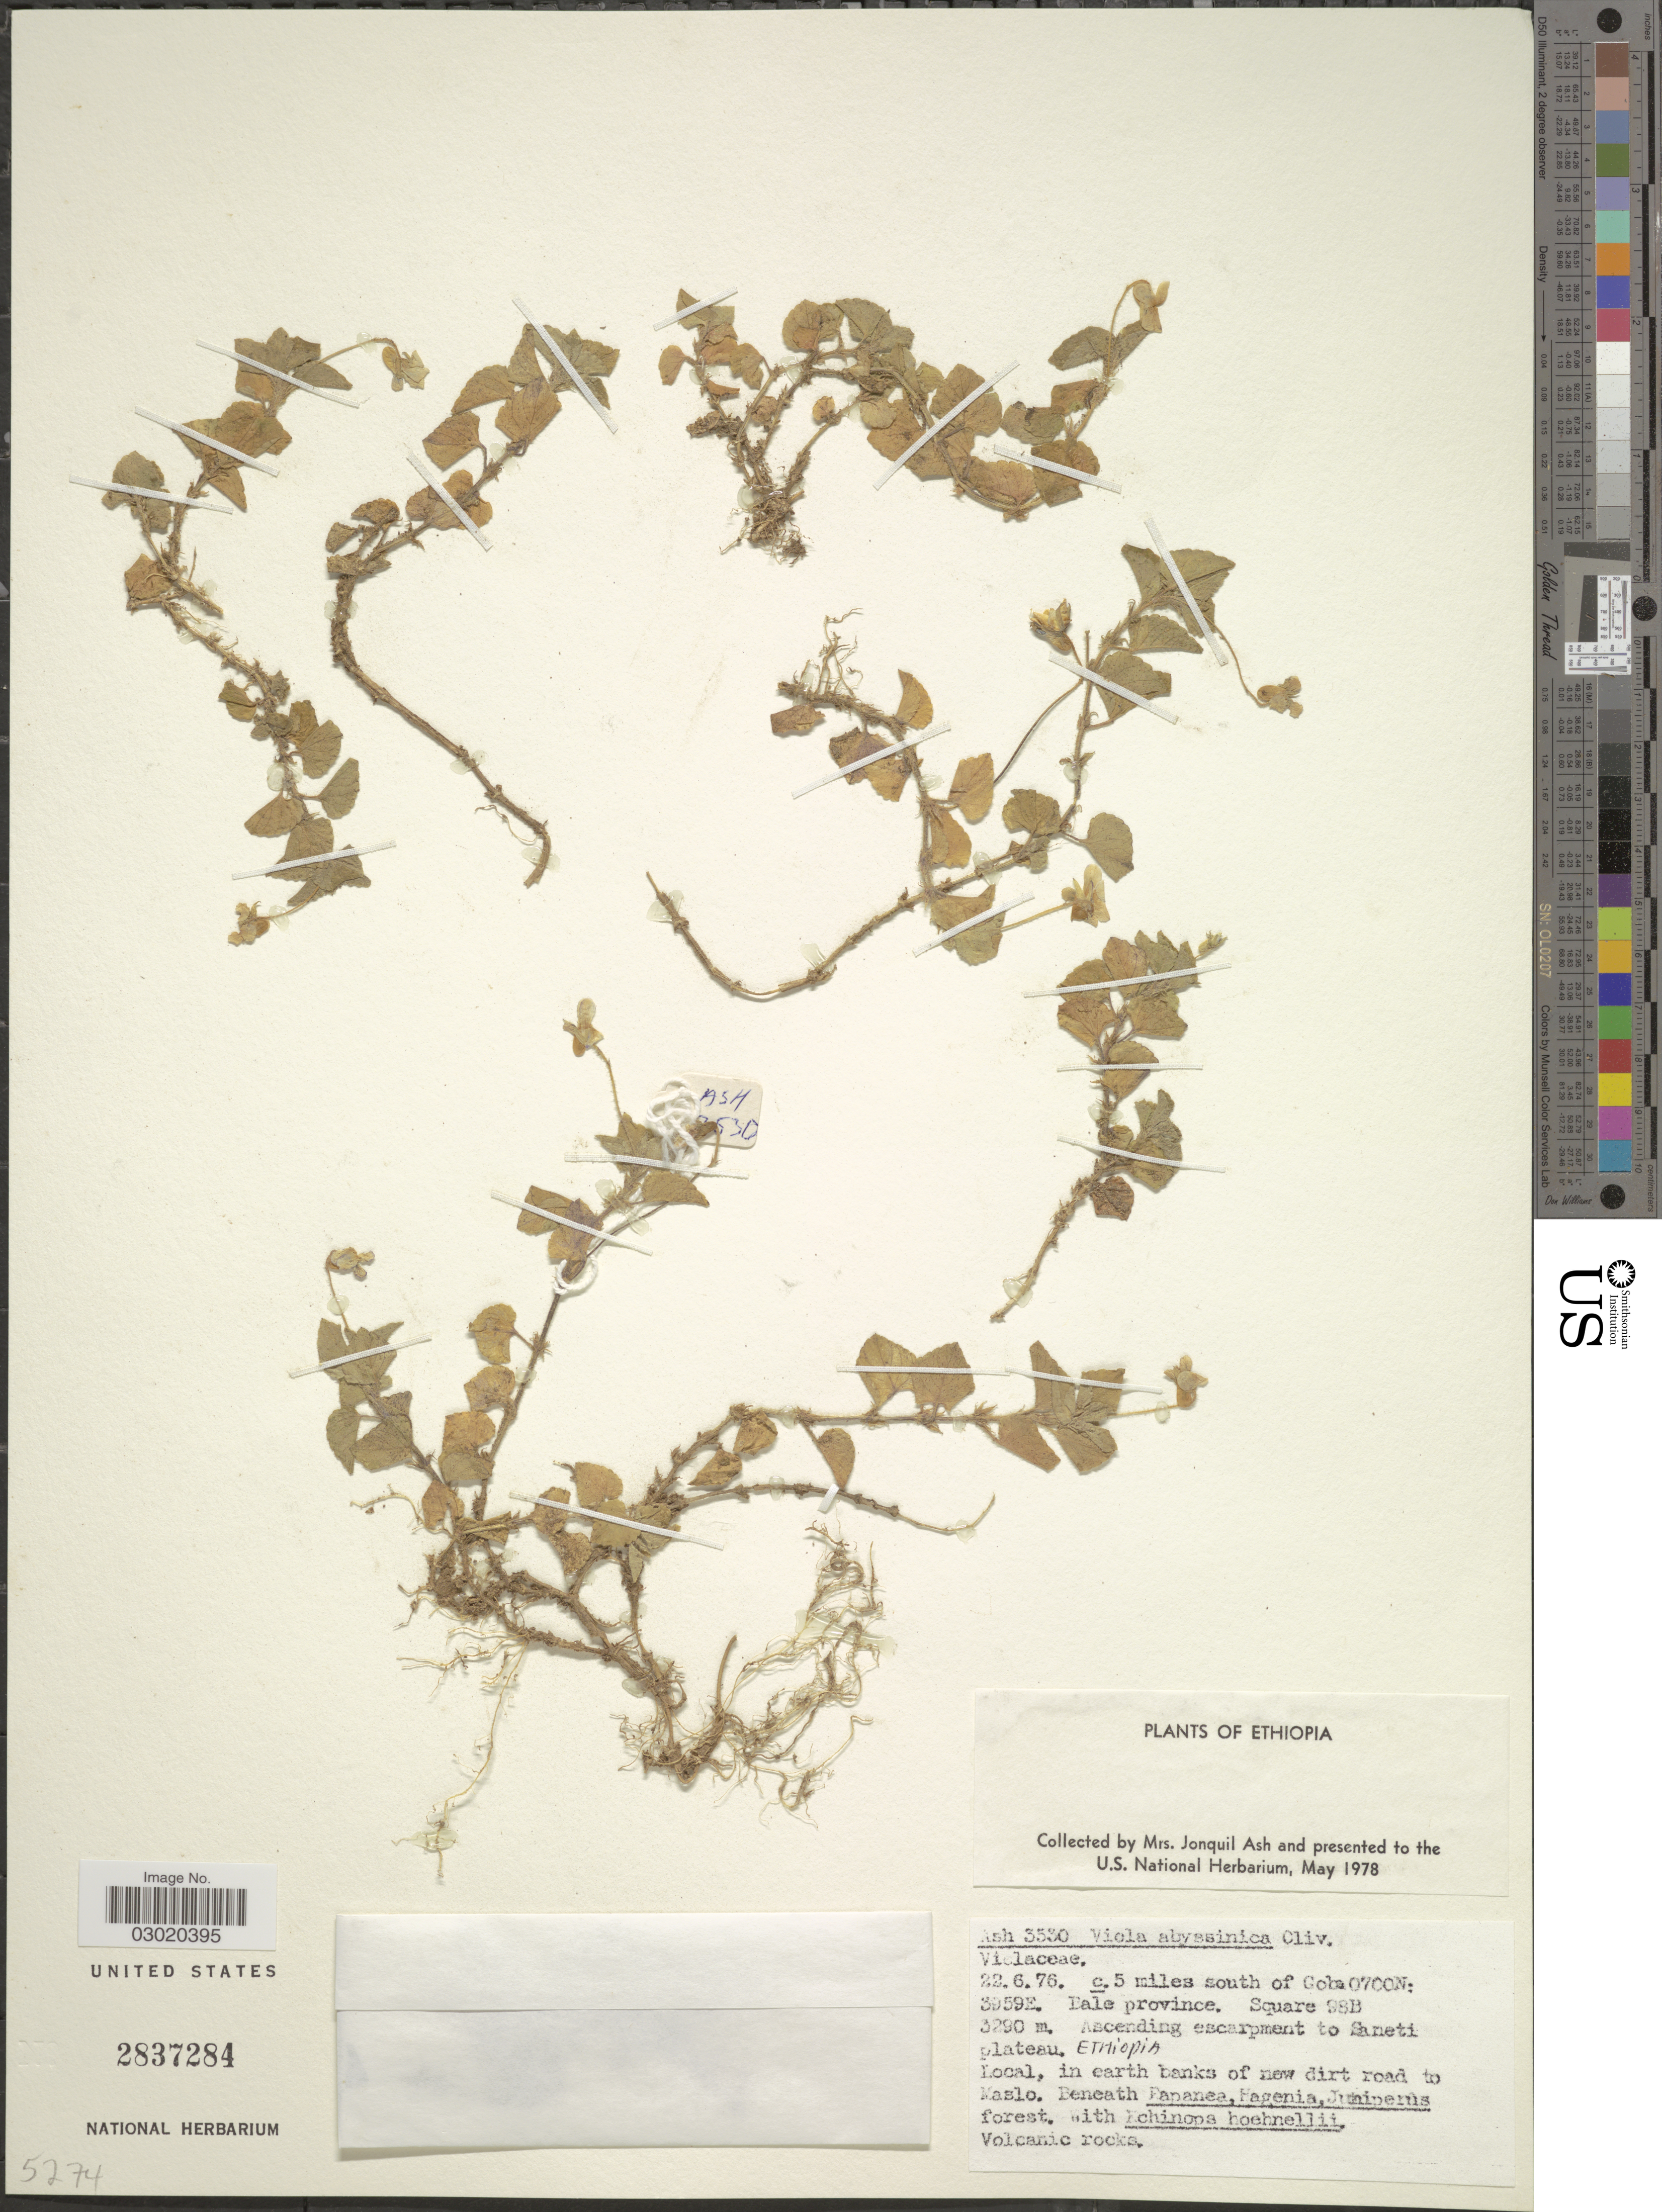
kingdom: Plantae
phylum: Tracheophyta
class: Magnoliopsida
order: Malpighiales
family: Violaceae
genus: Viola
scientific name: Viola abyssinica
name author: Steud. ex Oliv.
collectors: J. Ash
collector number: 3530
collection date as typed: Transcribed d/m/y: 22/6/76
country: Ethiopia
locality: C. 5 miles south of Goba. Bale province. Ascending escarpment to Saneti plateau.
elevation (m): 3280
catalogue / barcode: US 2837284